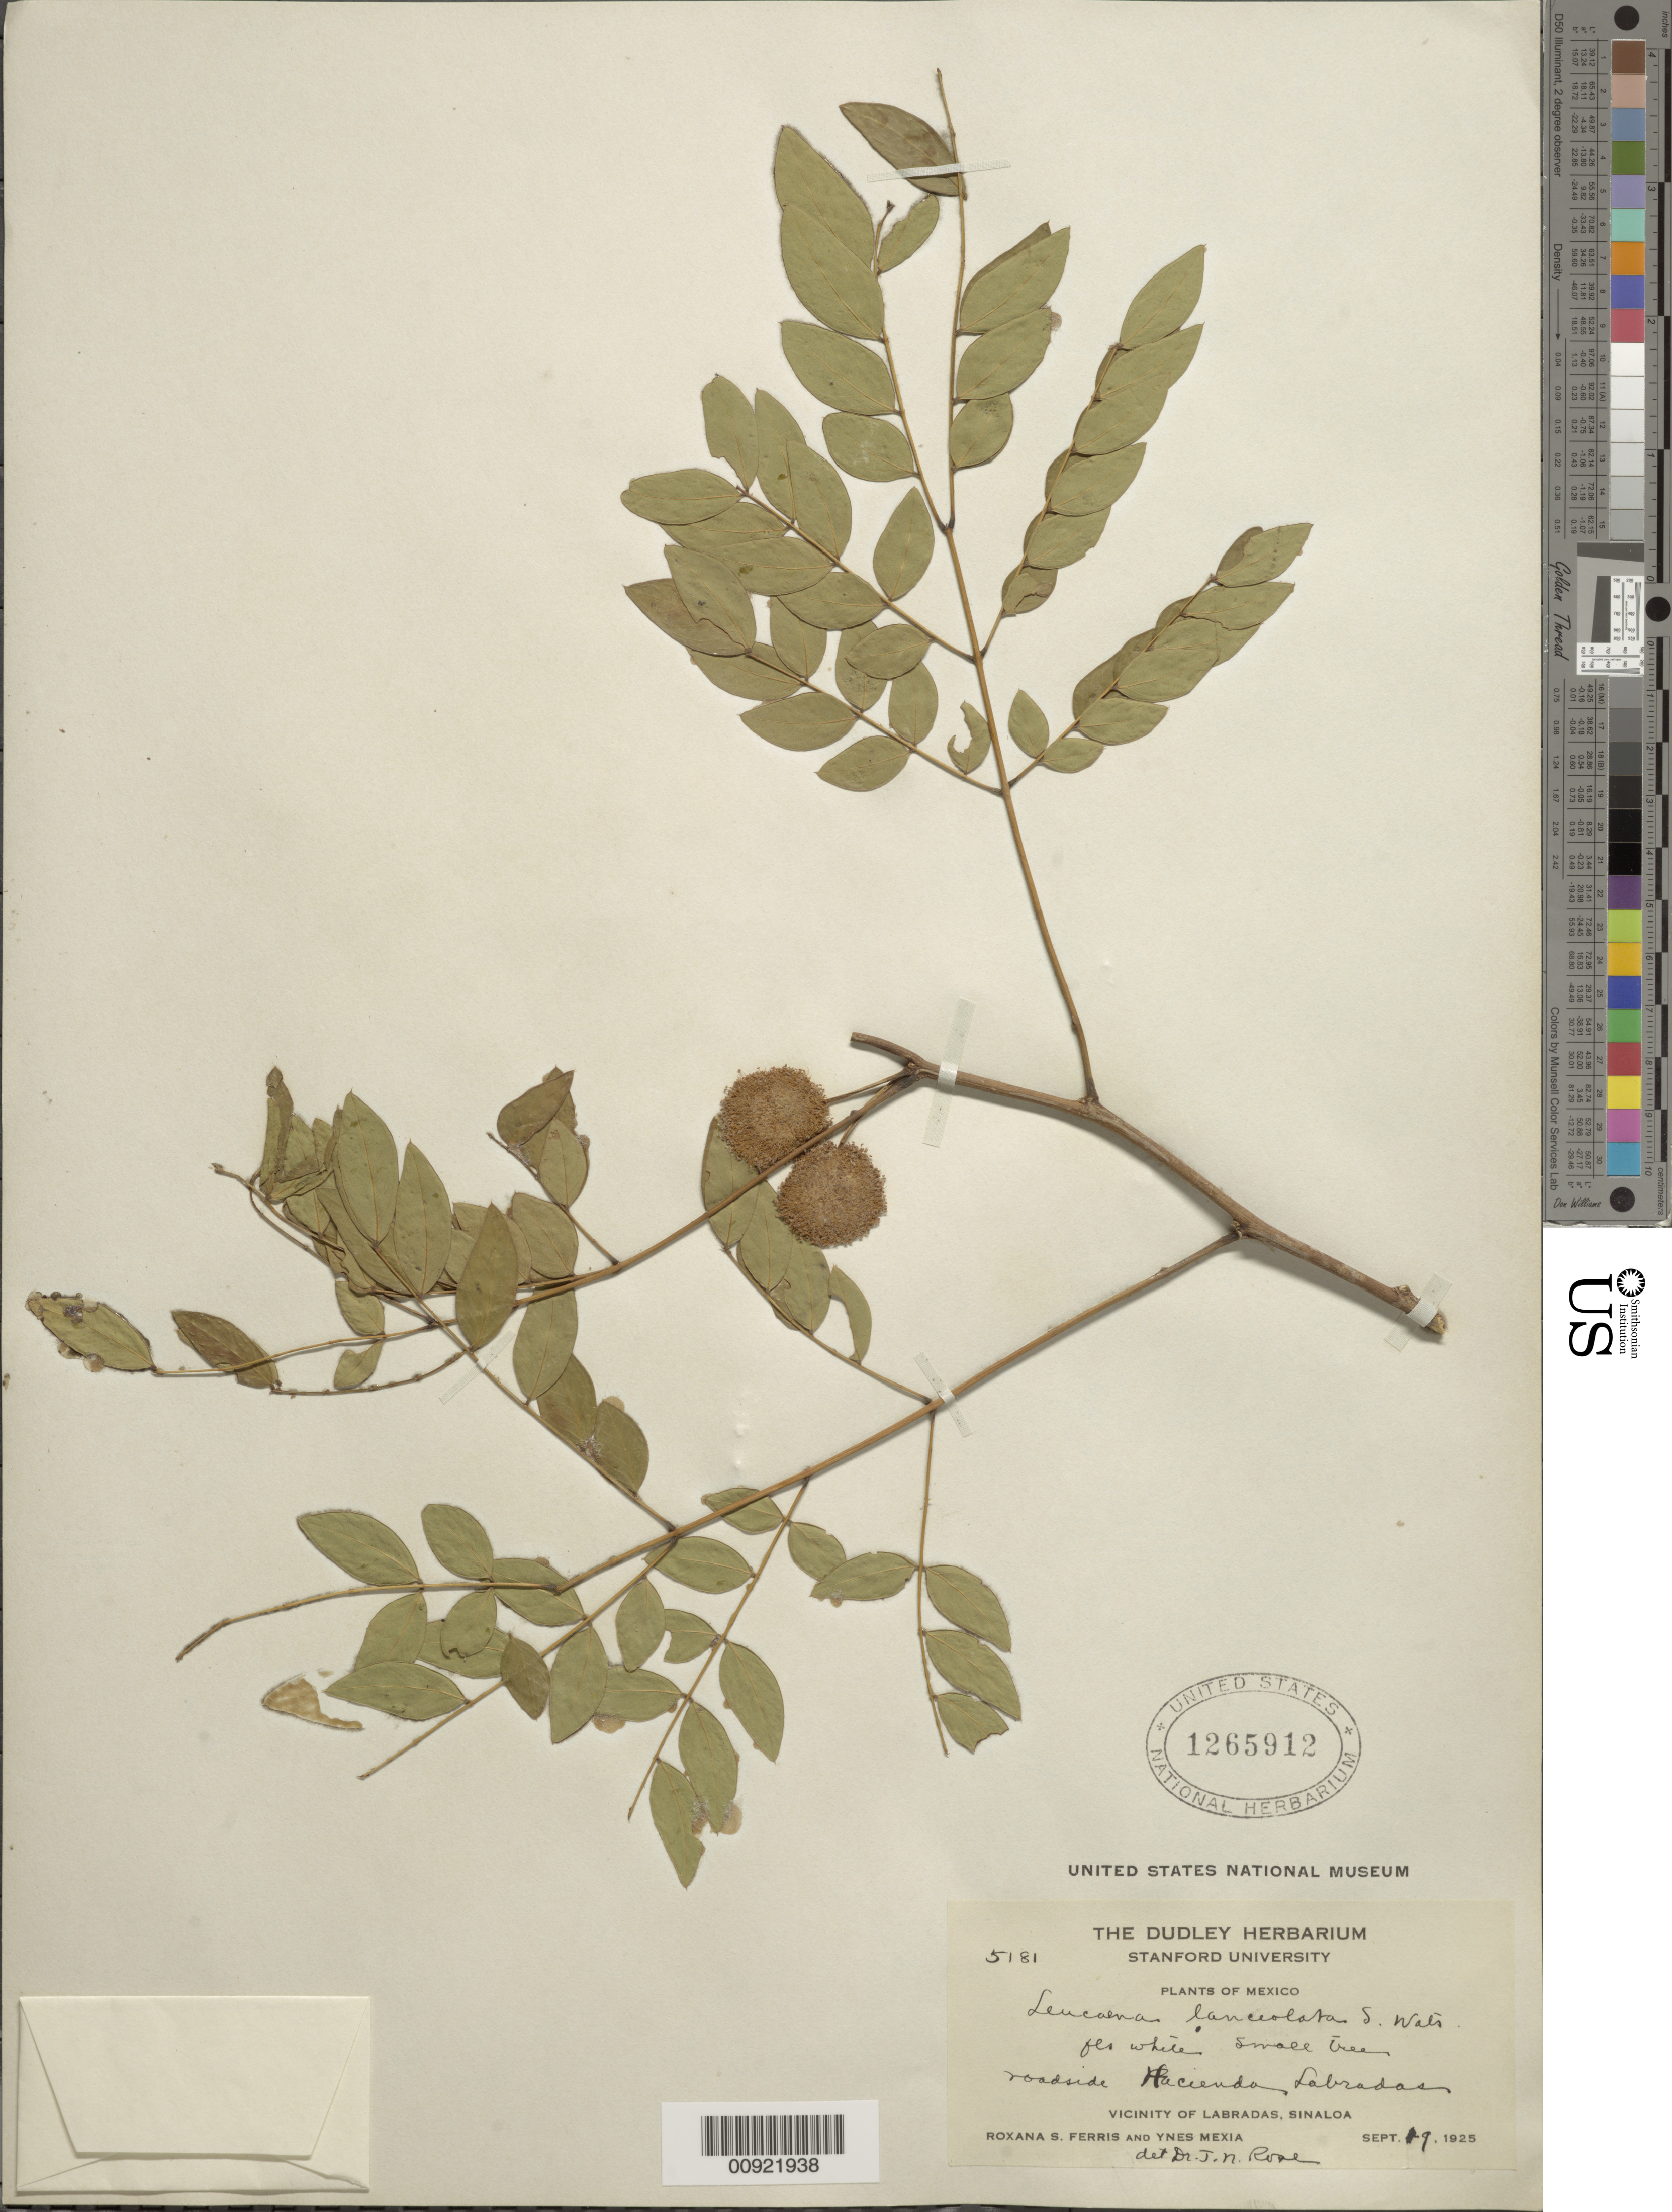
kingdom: Plantae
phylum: Tracheophyta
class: Magnoliopsida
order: Fabales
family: Fabaceae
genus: Leucaena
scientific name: Leucaena lanceolata var. lanceolata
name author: S. Watson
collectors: R. S. Ferris & Y. Mexia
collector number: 5181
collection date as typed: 19 Sep 1925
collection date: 1925-09-19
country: Mexico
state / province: Sinaloa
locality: Hacienda Labradas, vicinity of Labradas, Sinaloa.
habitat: Roadside.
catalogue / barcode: US 1265912